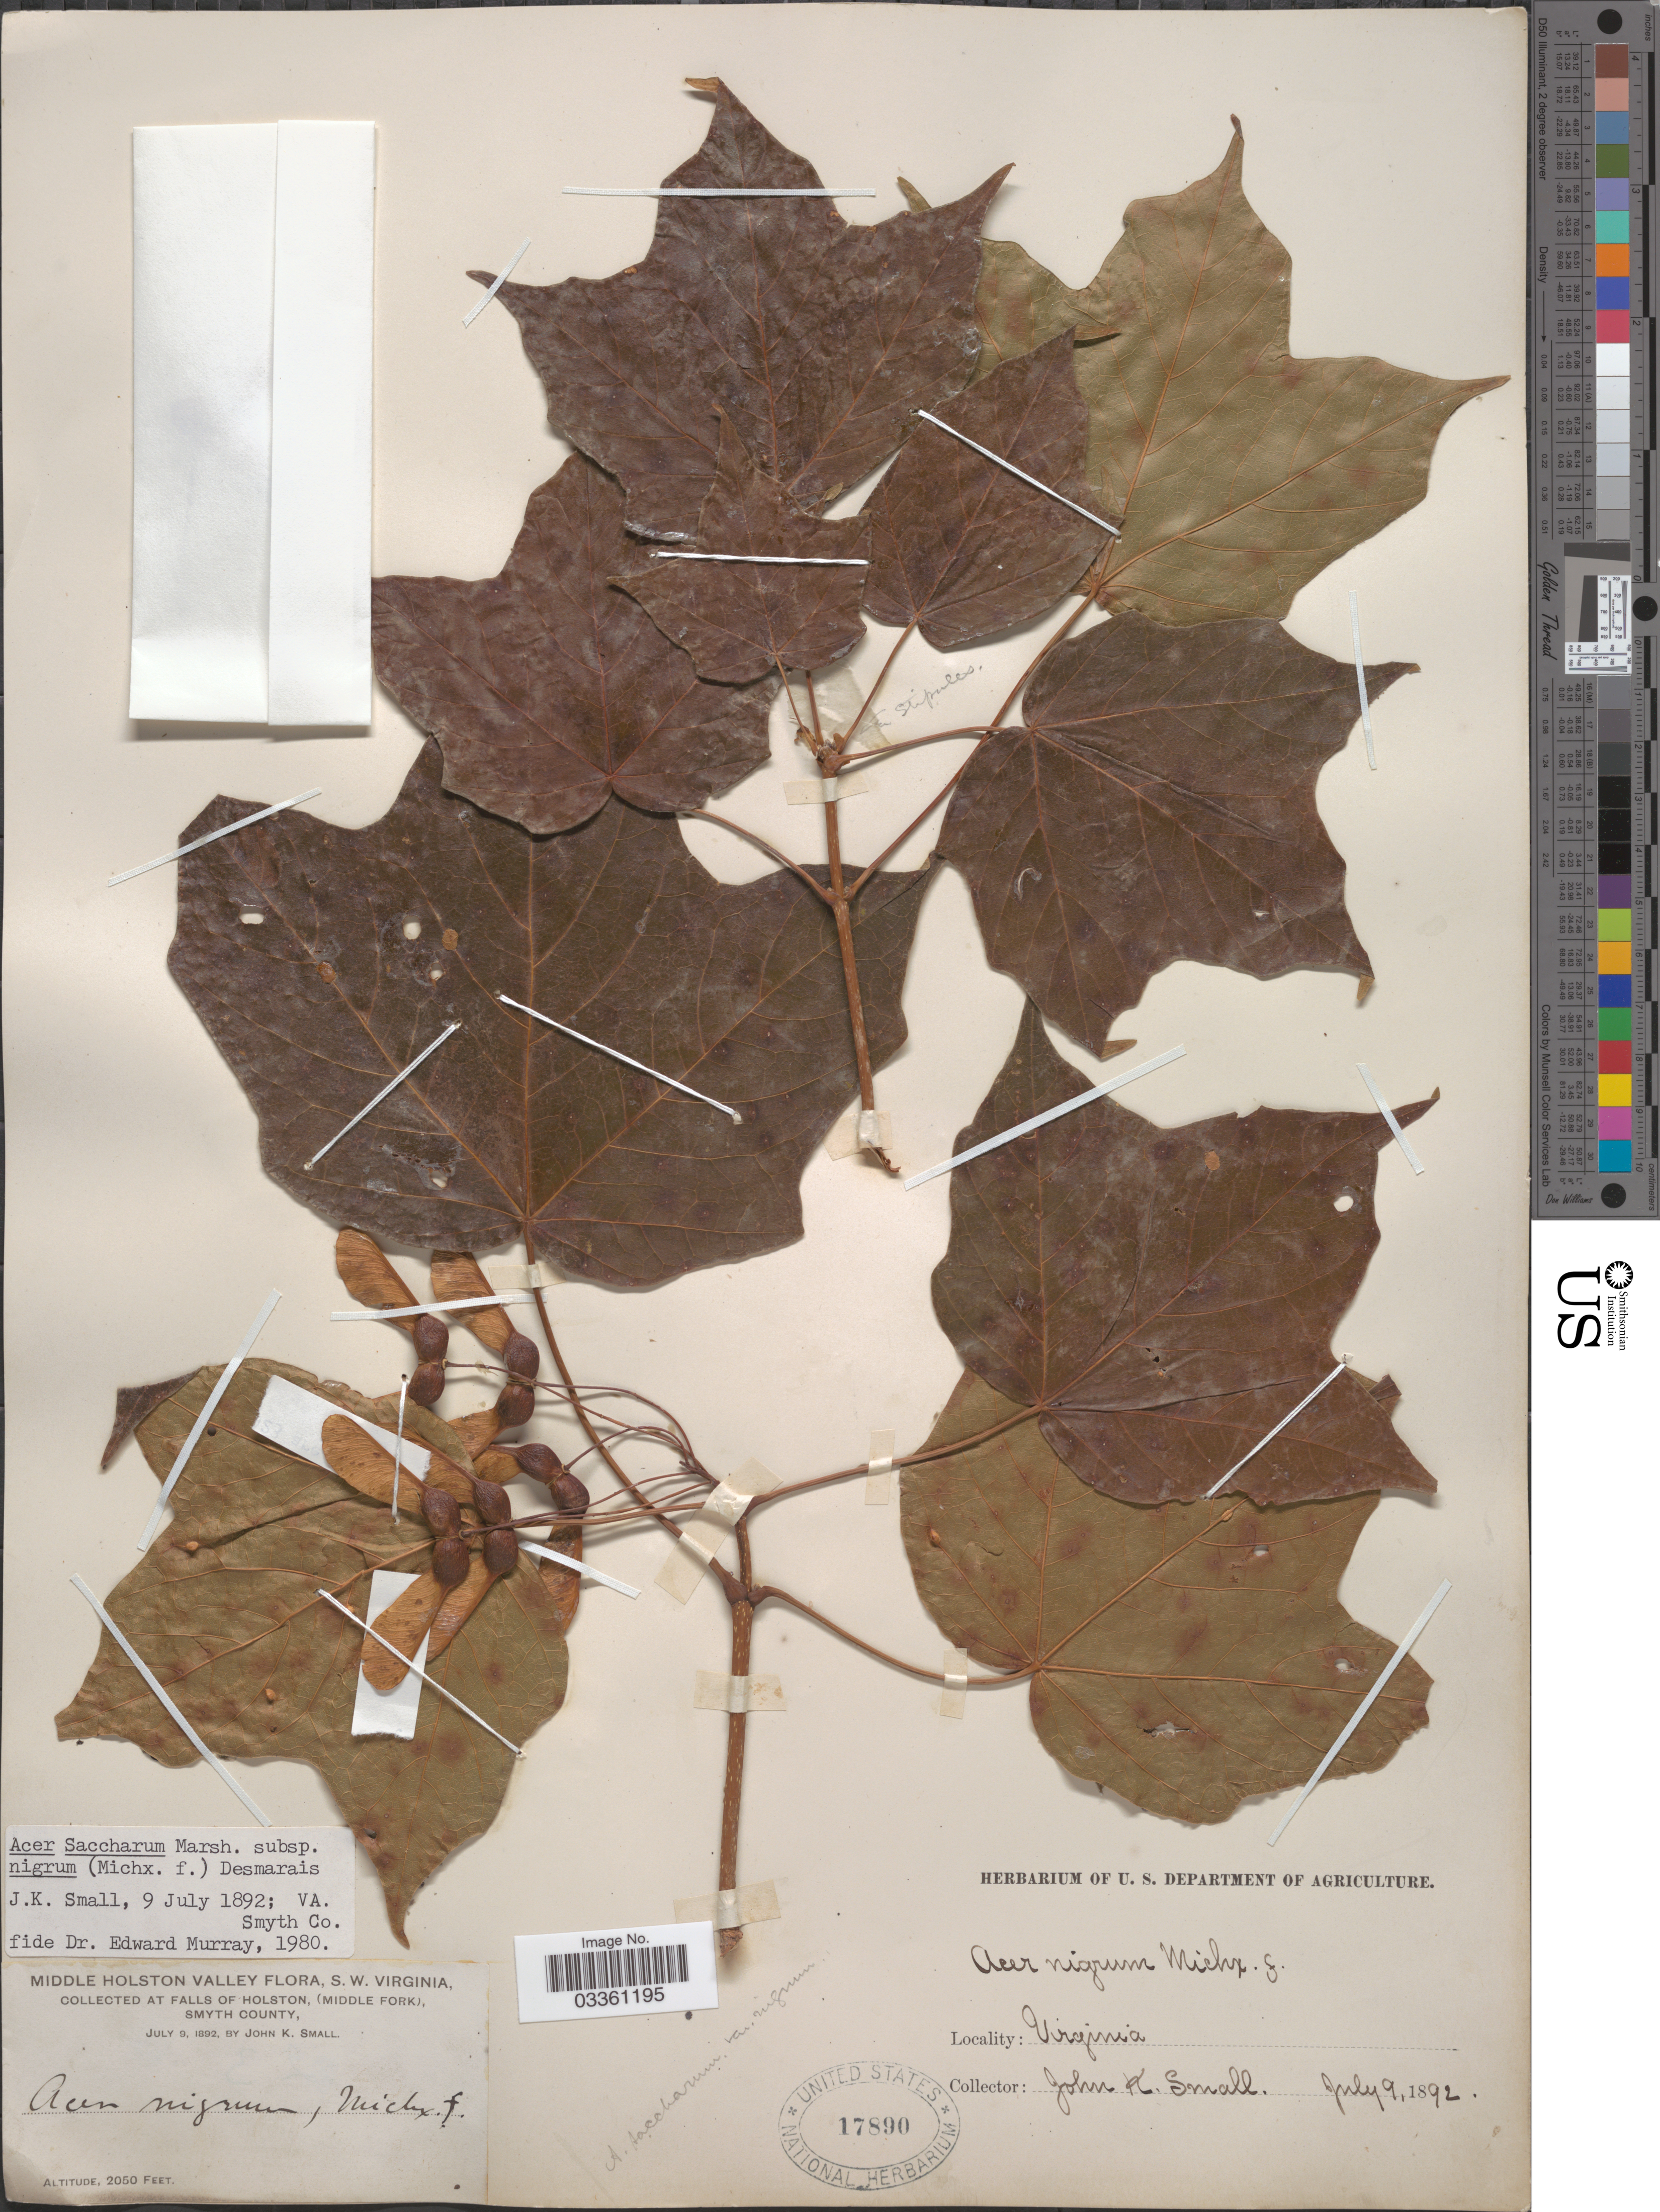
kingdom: Plantae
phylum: Tracheophyta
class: Magnoliopsida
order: Sapindales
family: Sapindaceae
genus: Acer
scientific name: Acer saccharum subsp. nigrum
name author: (F. Michx.) Desmarais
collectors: J. K. Small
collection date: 1892-07-09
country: United States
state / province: Virginia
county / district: Smyth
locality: Middle Holston Valley, S.W. Virginia. At Falls of Holston, (Middle Fork), Smyth County.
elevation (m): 625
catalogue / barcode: US 17890